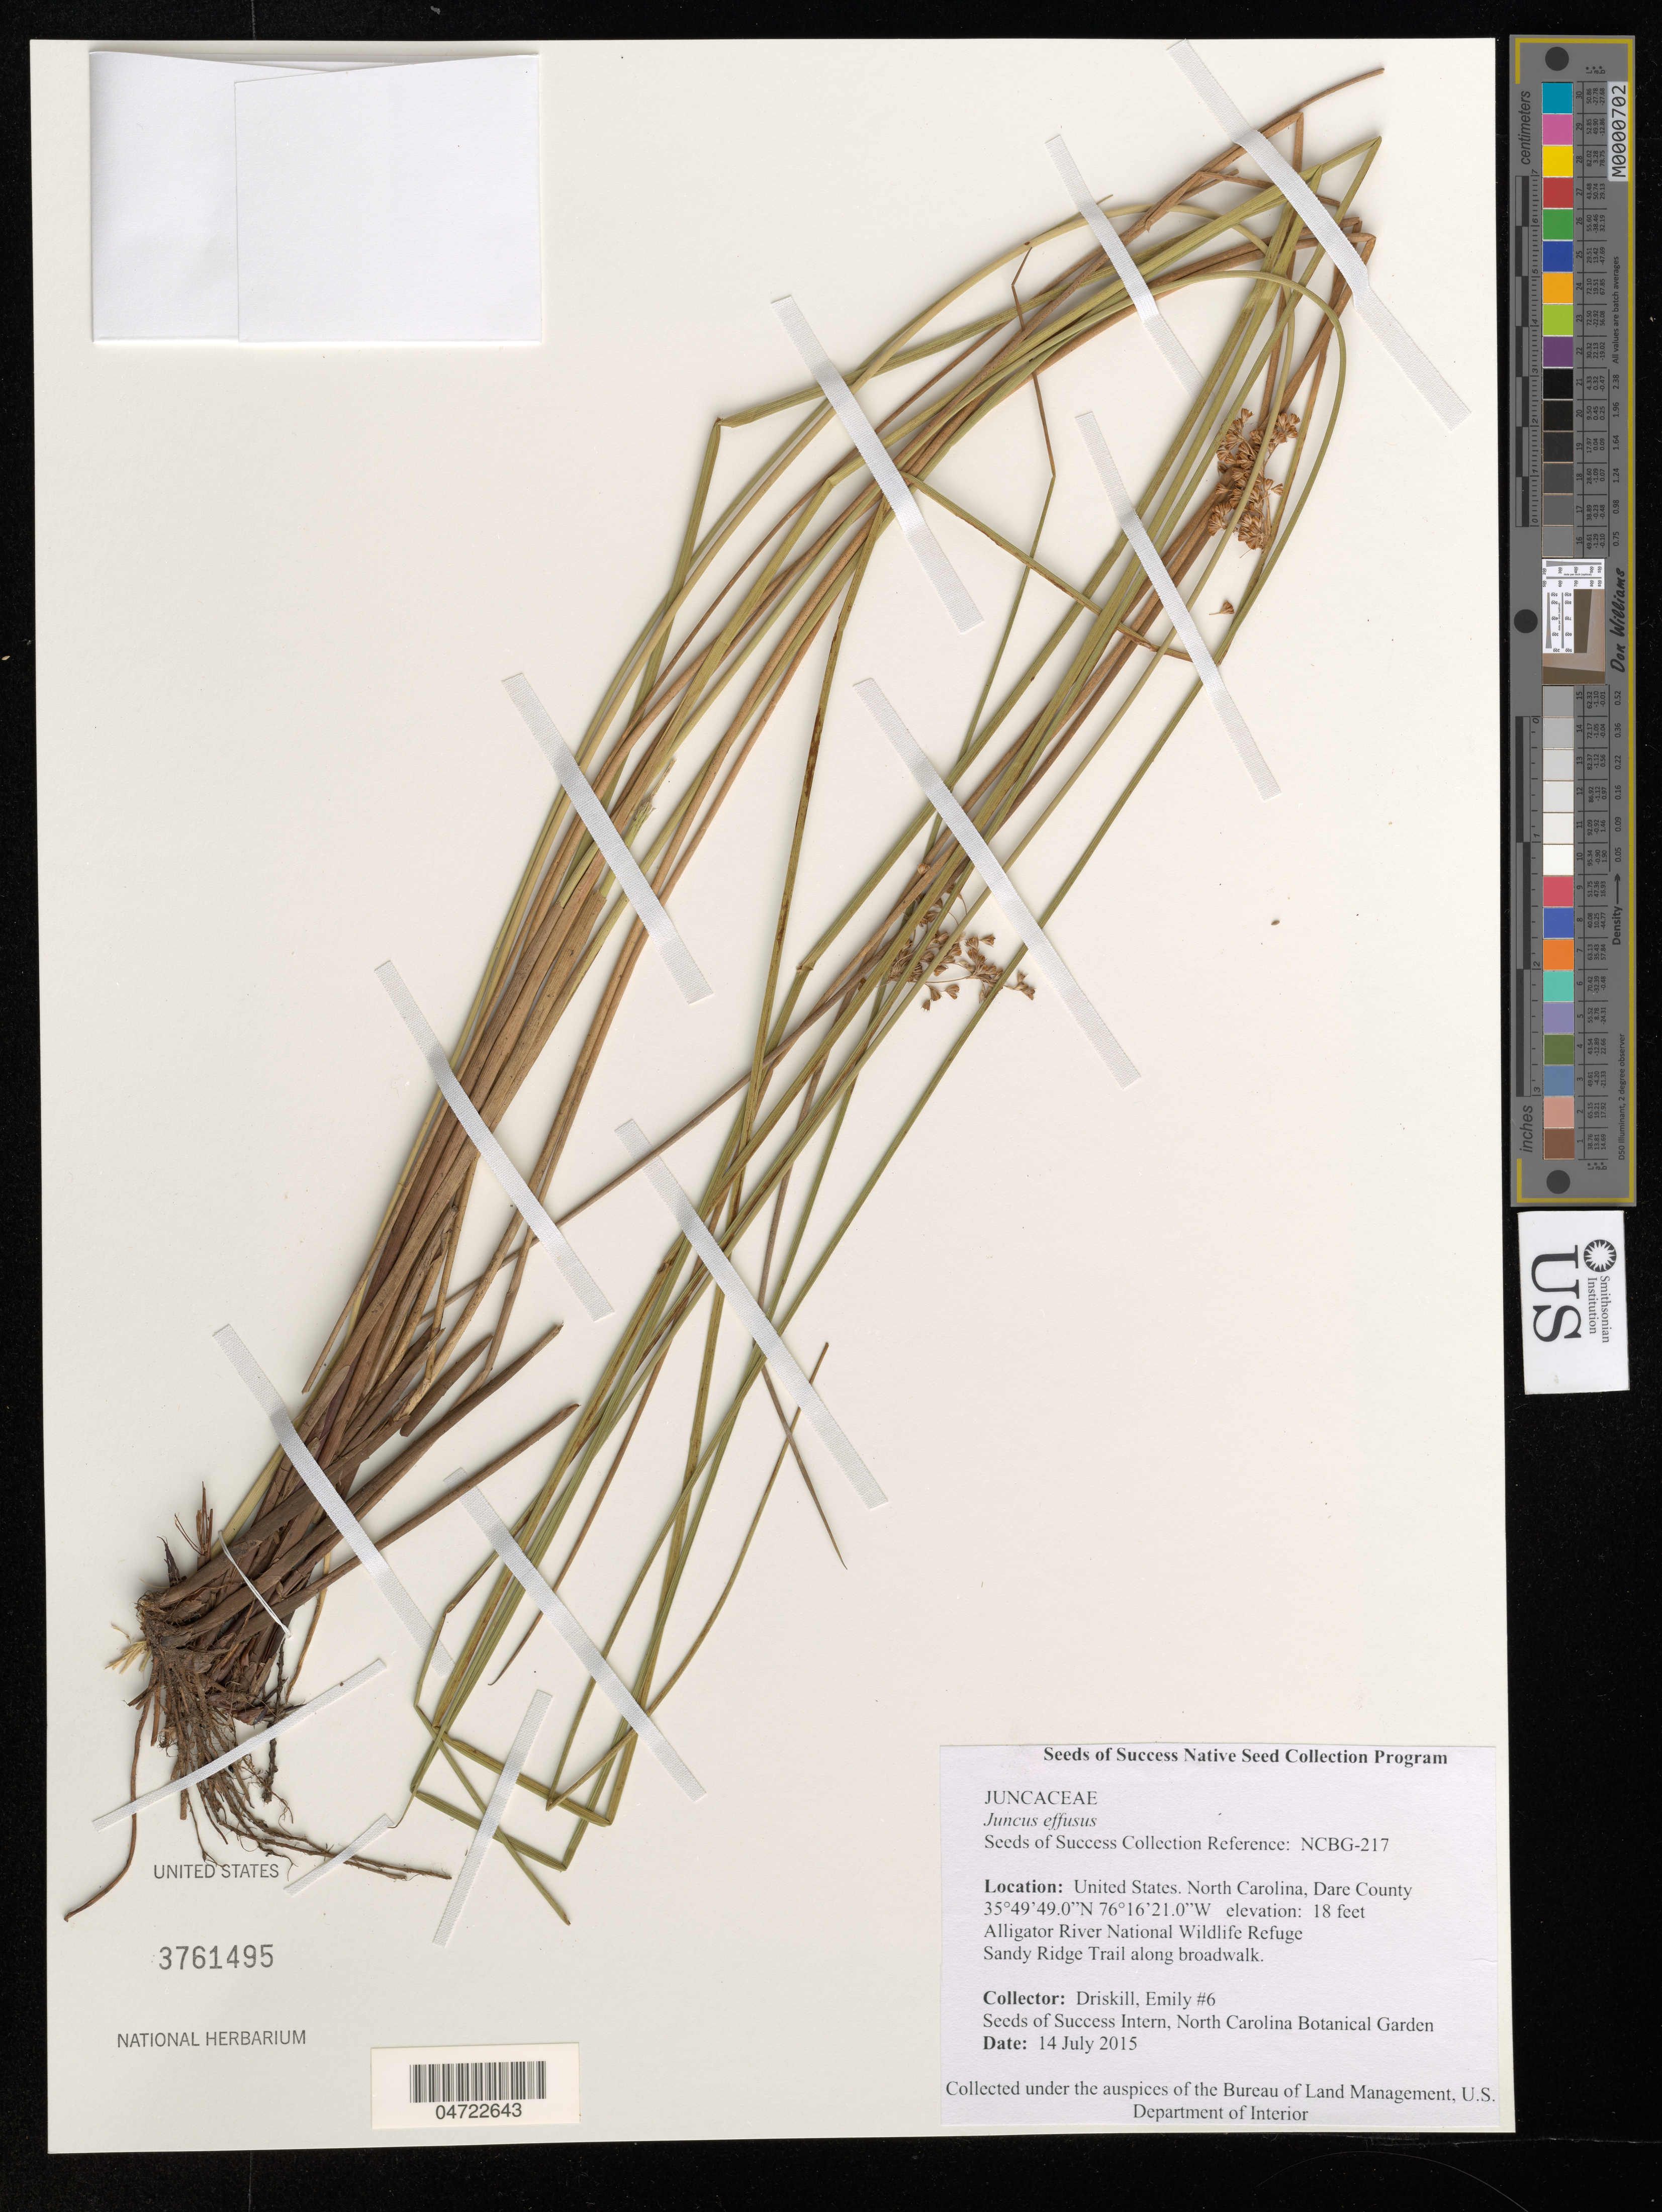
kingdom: Plantae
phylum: Tracheophyta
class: Liliopsida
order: Poales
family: Juncaceae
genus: Juncus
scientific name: Juncus effusus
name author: L.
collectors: E. Driskill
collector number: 6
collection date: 2015-07-14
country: United States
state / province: North Carolina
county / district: Dare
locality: Dare County. Alligator River National Wildlife Refuge. Sandy Ridge Trail along broadwalk.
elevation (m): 5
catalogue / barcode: US 3761495